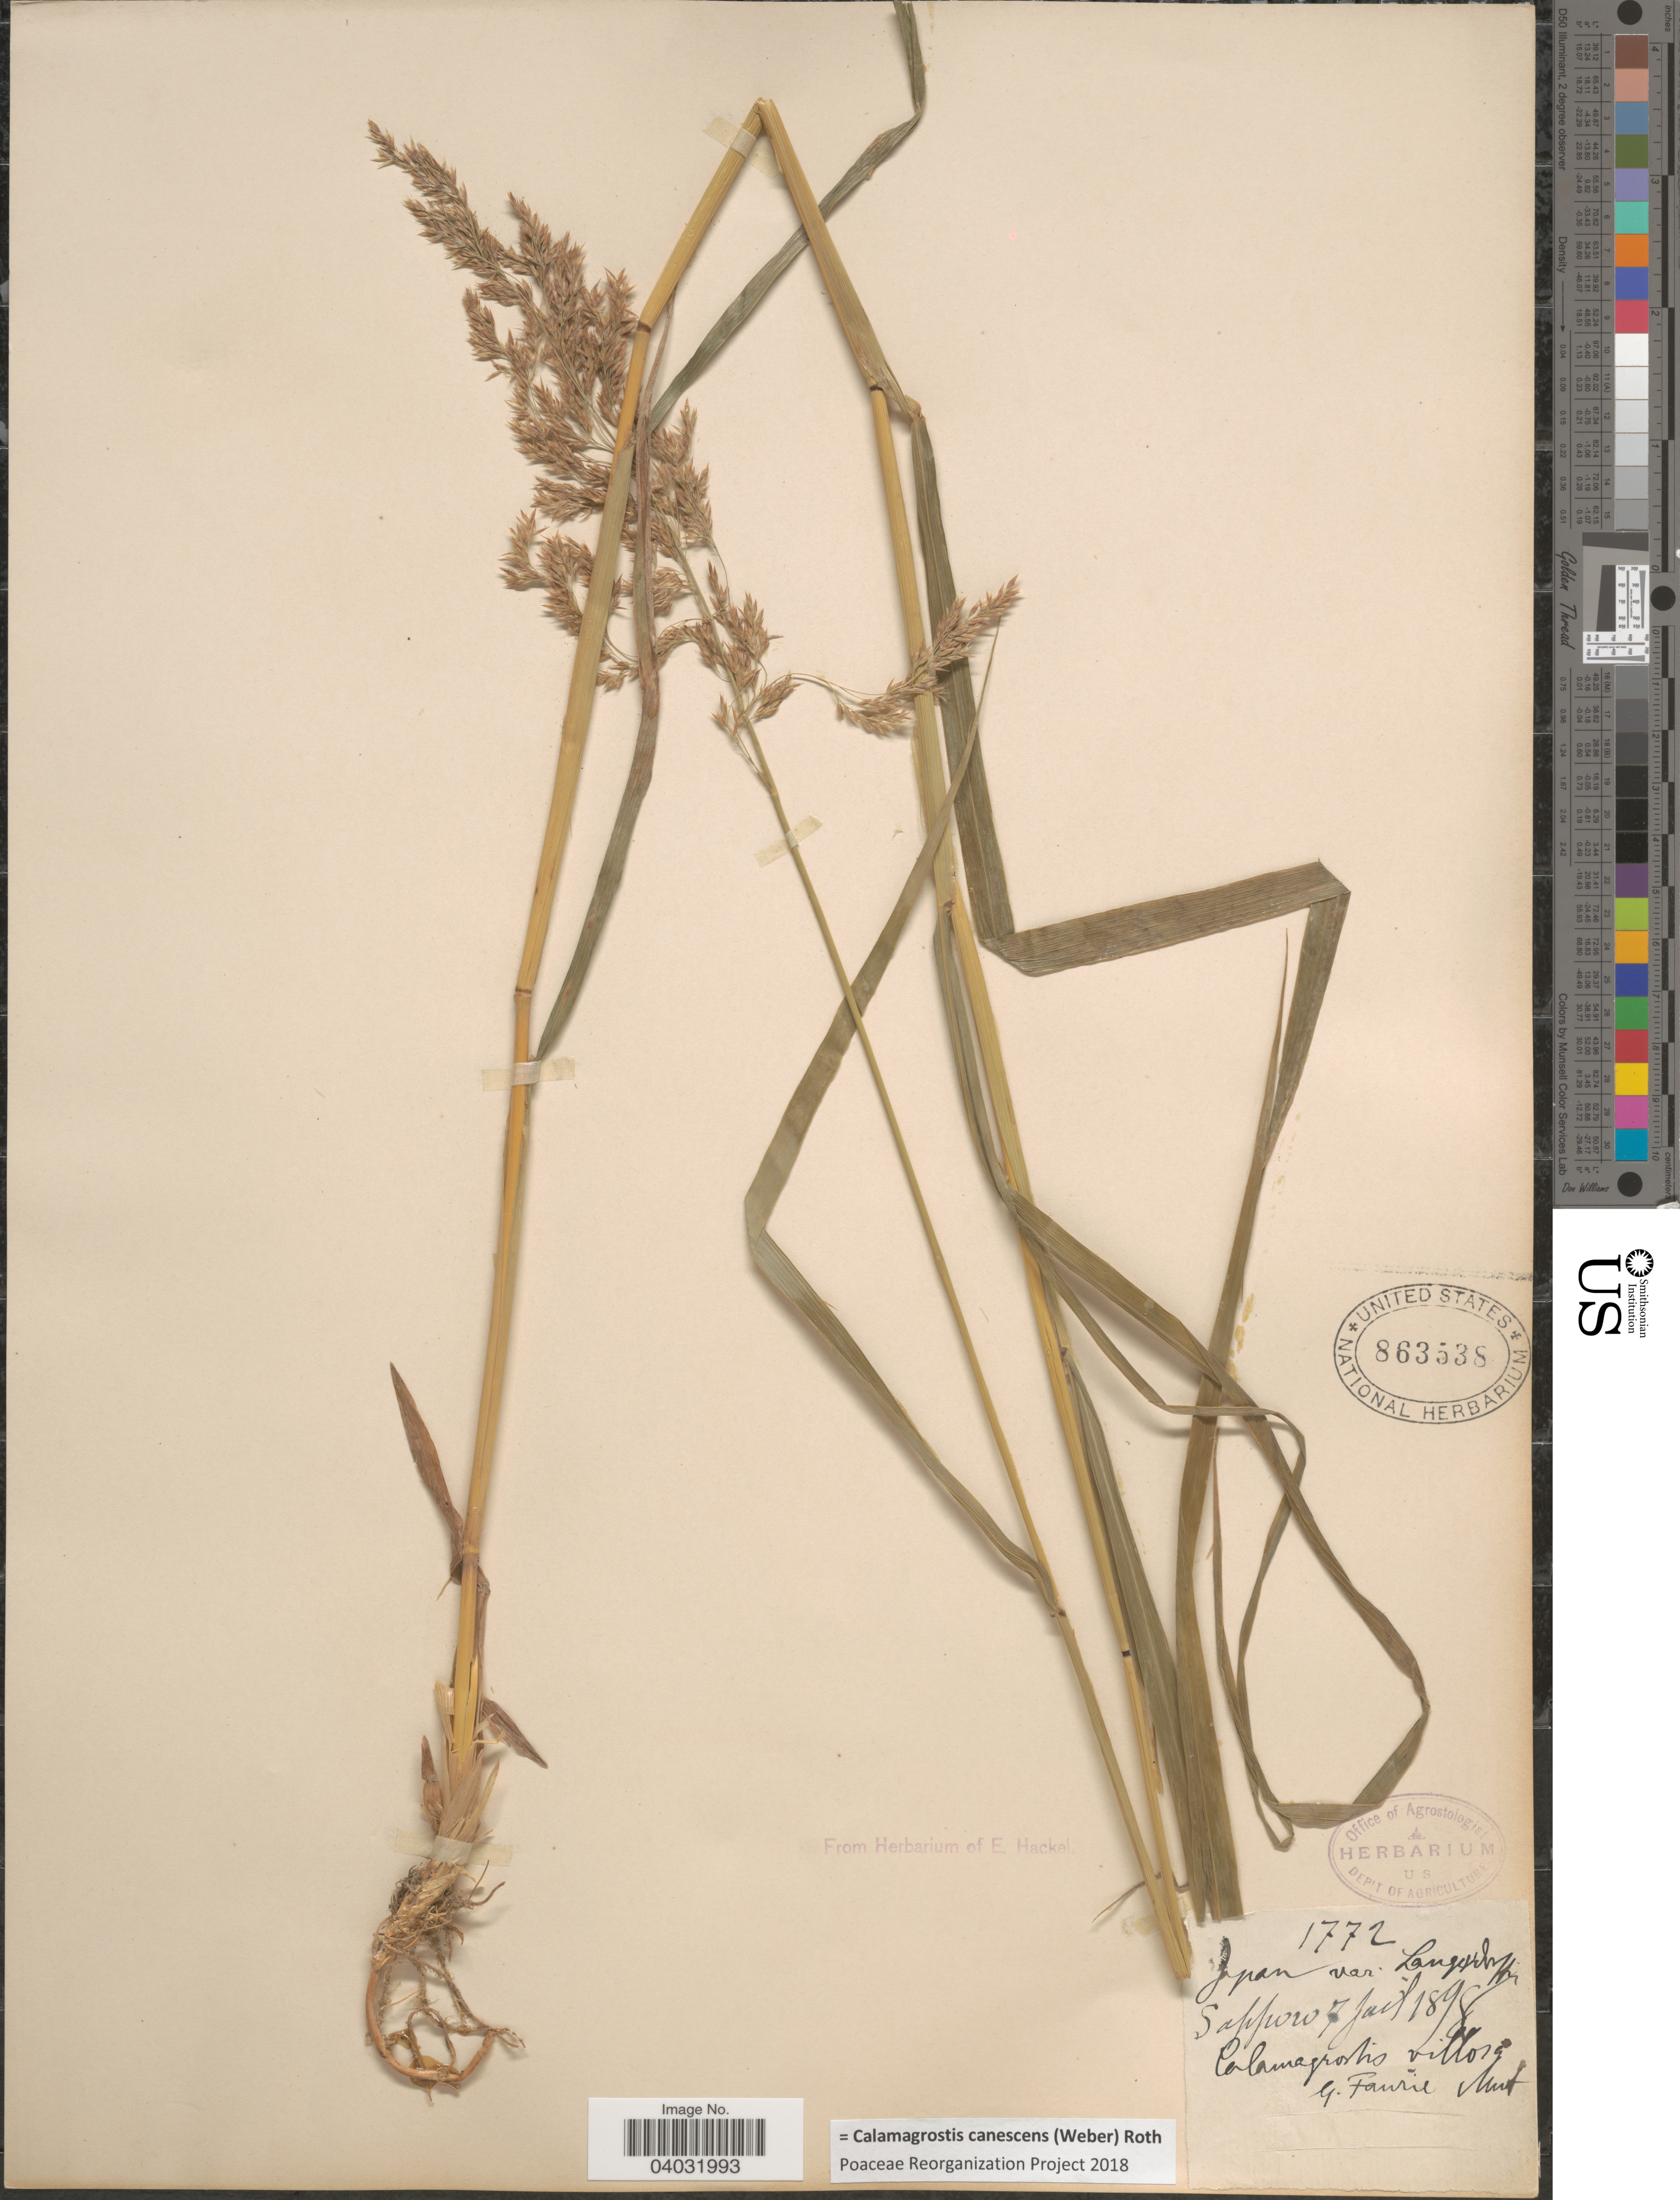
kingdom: Plantae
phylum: Tracheophyta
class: Liliopsida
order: Poales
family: Poaceae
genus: Calamagrostis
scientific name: Calamagrostis canescens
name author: (G.H. Weber) Roth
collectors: G. Faurie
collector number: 1772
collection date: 1898-07-07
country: Japan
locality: Sapporo.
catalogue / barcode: US 863538